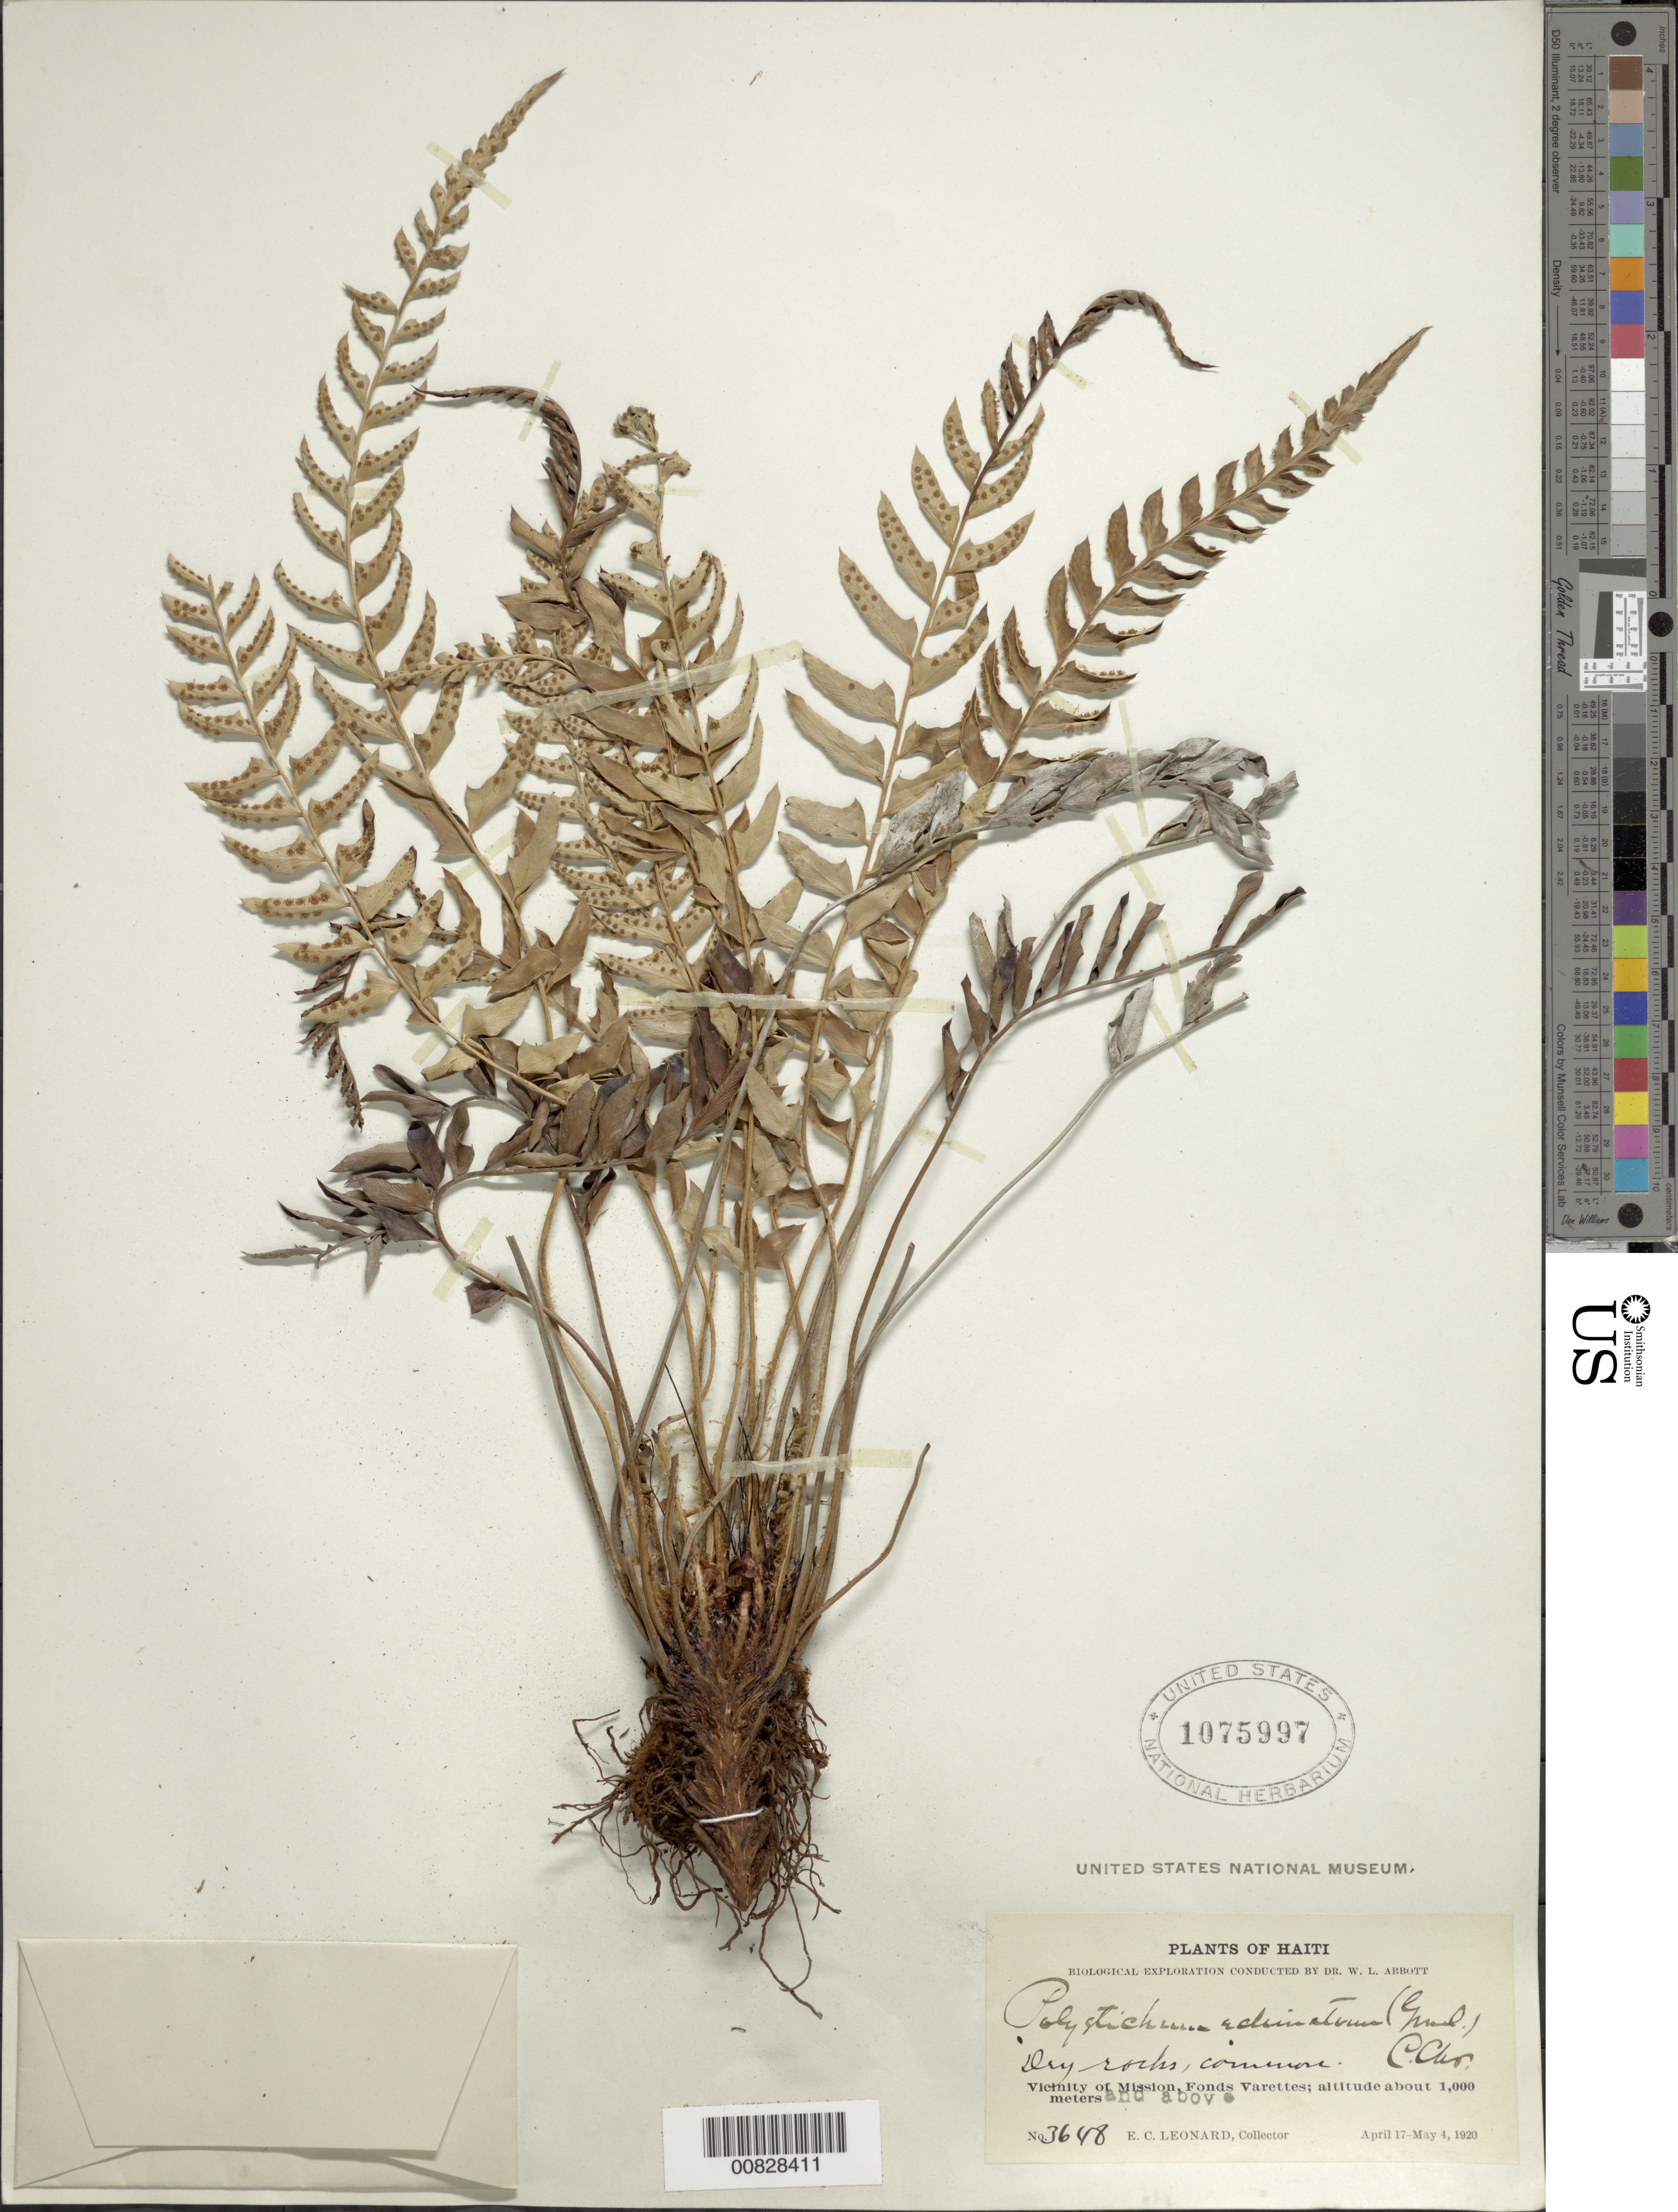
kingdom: Plantae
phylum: Tracheophyta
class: Polypodiopsida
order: Polypodiales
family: Dryopteridaceae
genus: Polystichum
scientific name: Polystichum echinatum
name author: (J.F. Gmel.) C. Chr.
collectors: E. C. Leonard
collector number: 3648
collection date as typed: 17 Apr 1920 to 04 May 1920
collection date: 1920-04-17/1920-05-04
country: Haiti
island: Hispaniola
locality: Fonds Varettes, vicinity Mission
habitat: Dry rocks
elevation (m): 1000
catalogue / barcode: US 1075997